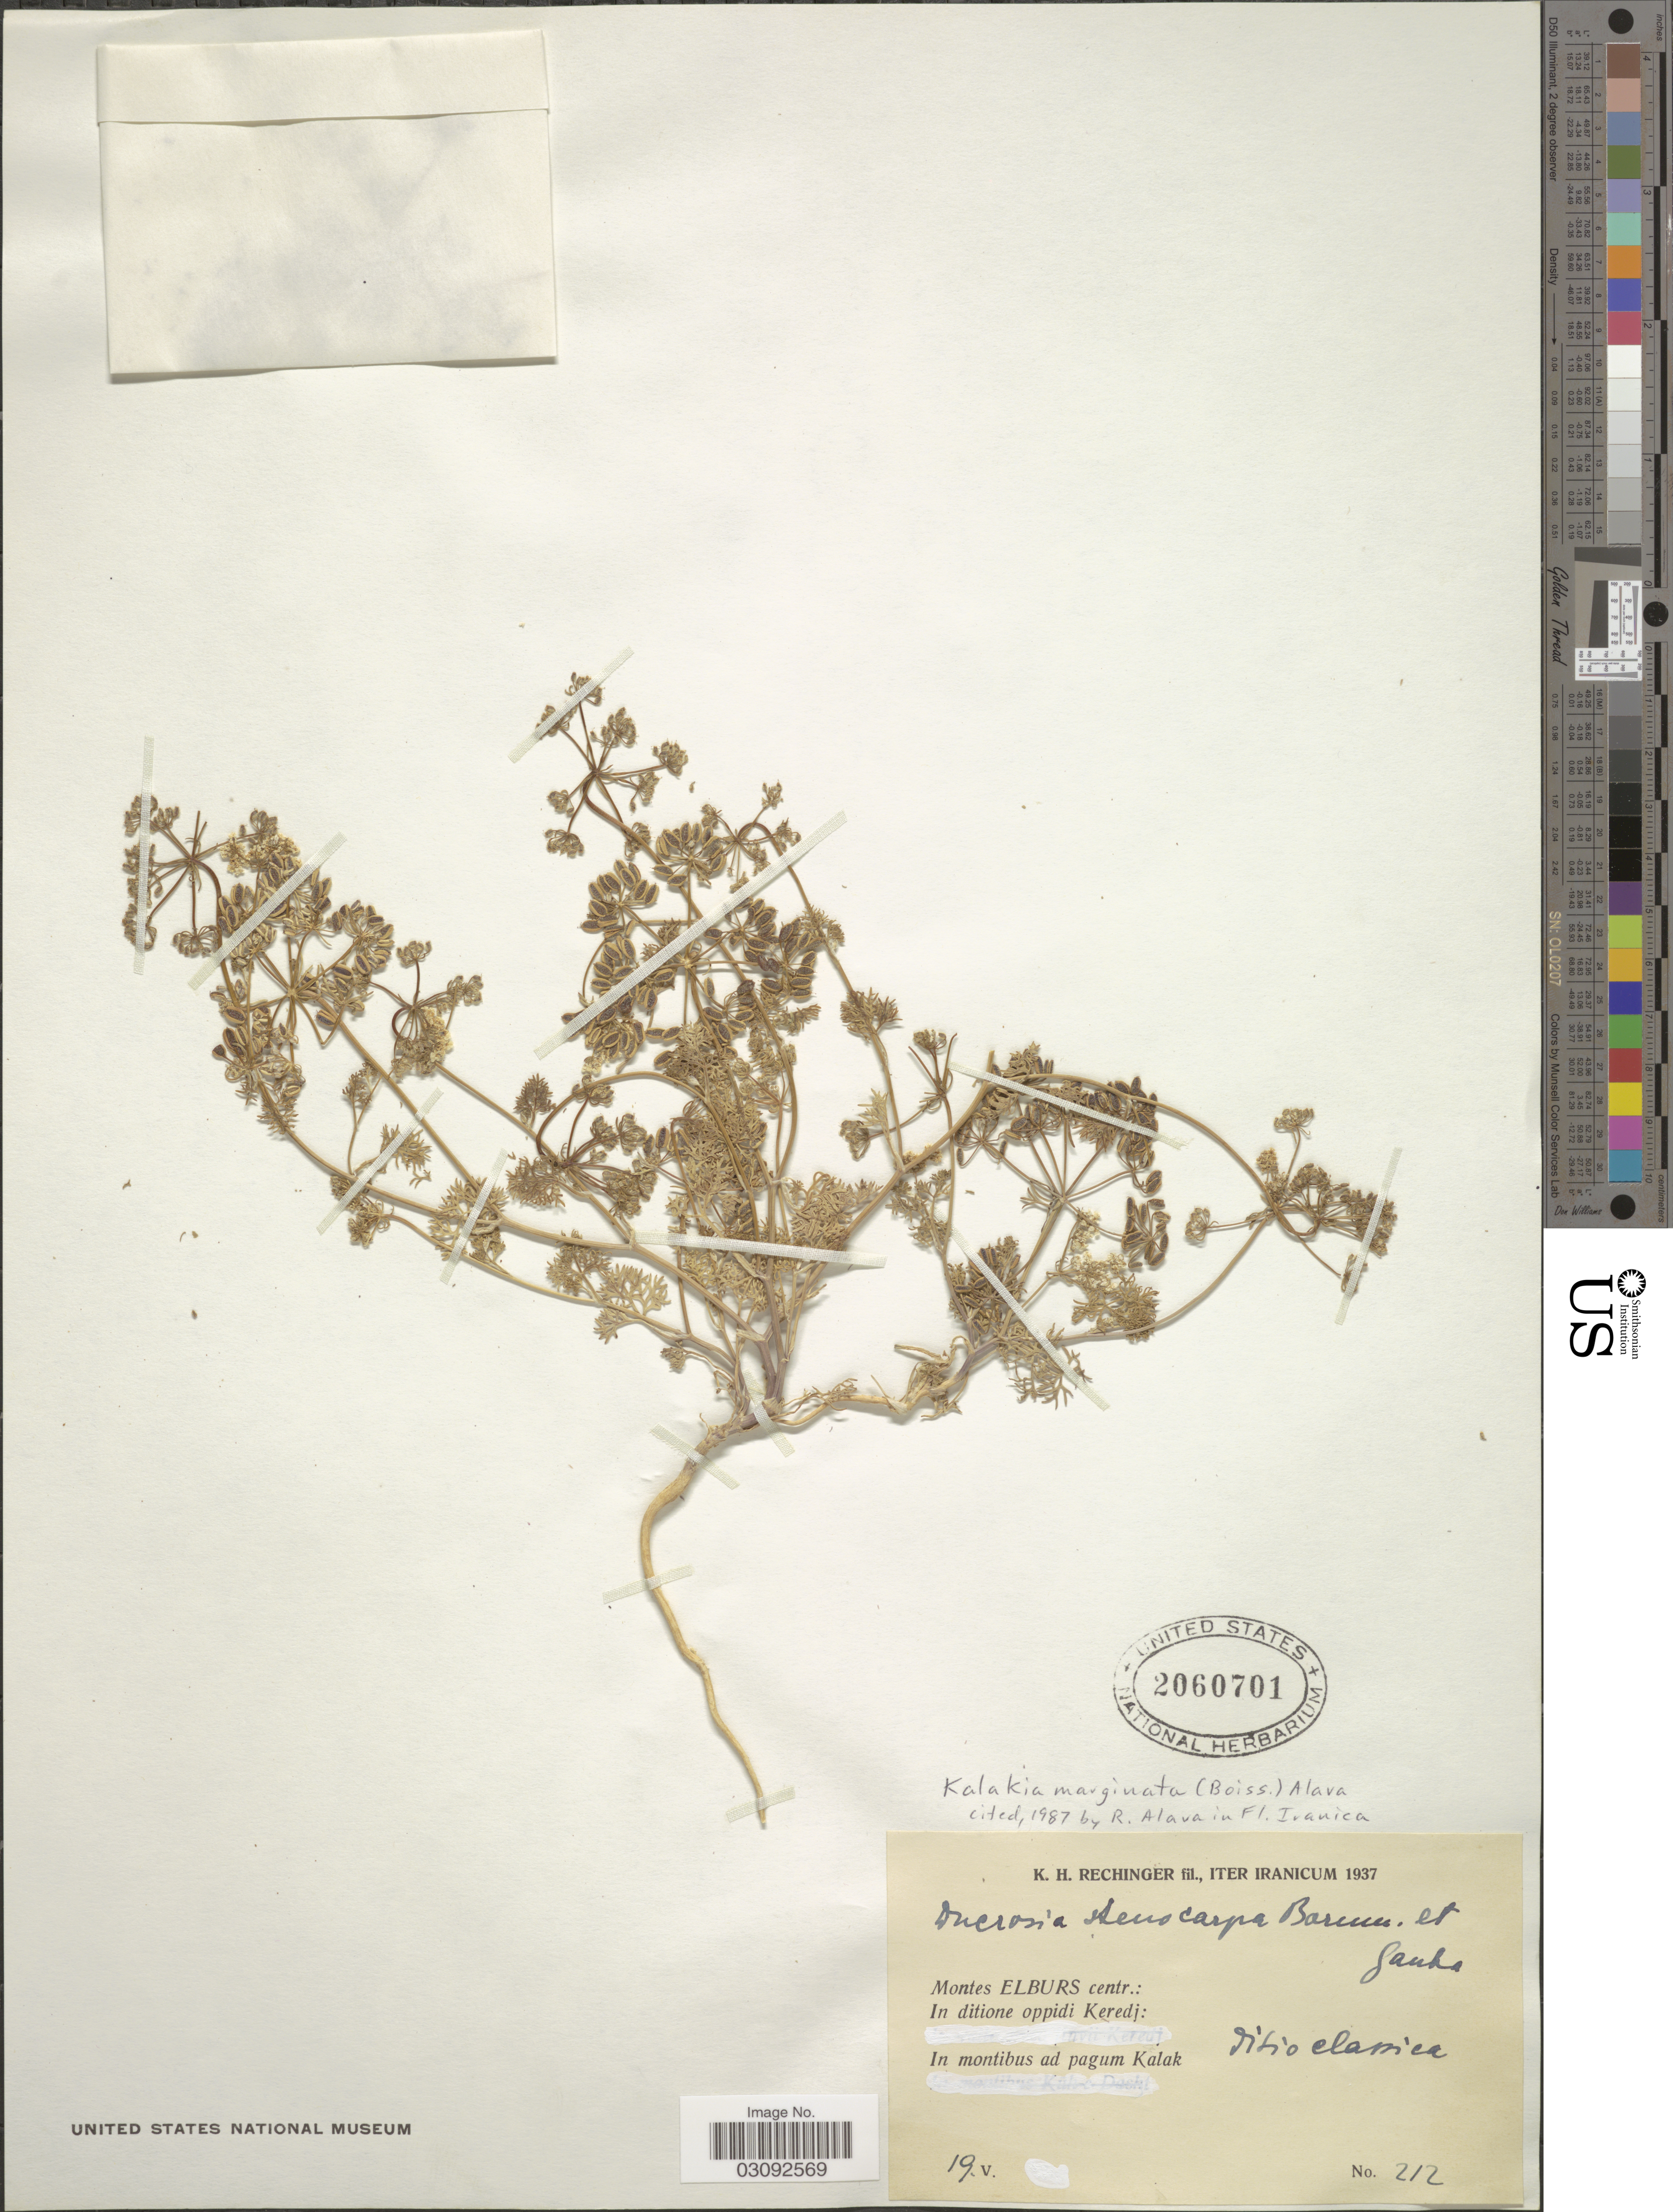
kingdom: Plantae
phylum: Tracheophyta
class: Magnoliopsida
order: Apiales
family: Apiaceae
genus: Kalakia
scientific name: Kalakia marginata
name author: (Boiss.) Alava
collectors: K. H. Rechinger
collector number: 212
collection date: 1937-05-19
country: Iran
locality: Montes Elburs centr.: In ditione oppidi Keredj. In montibus ad pagum Kalak.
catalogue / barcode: US 2060701